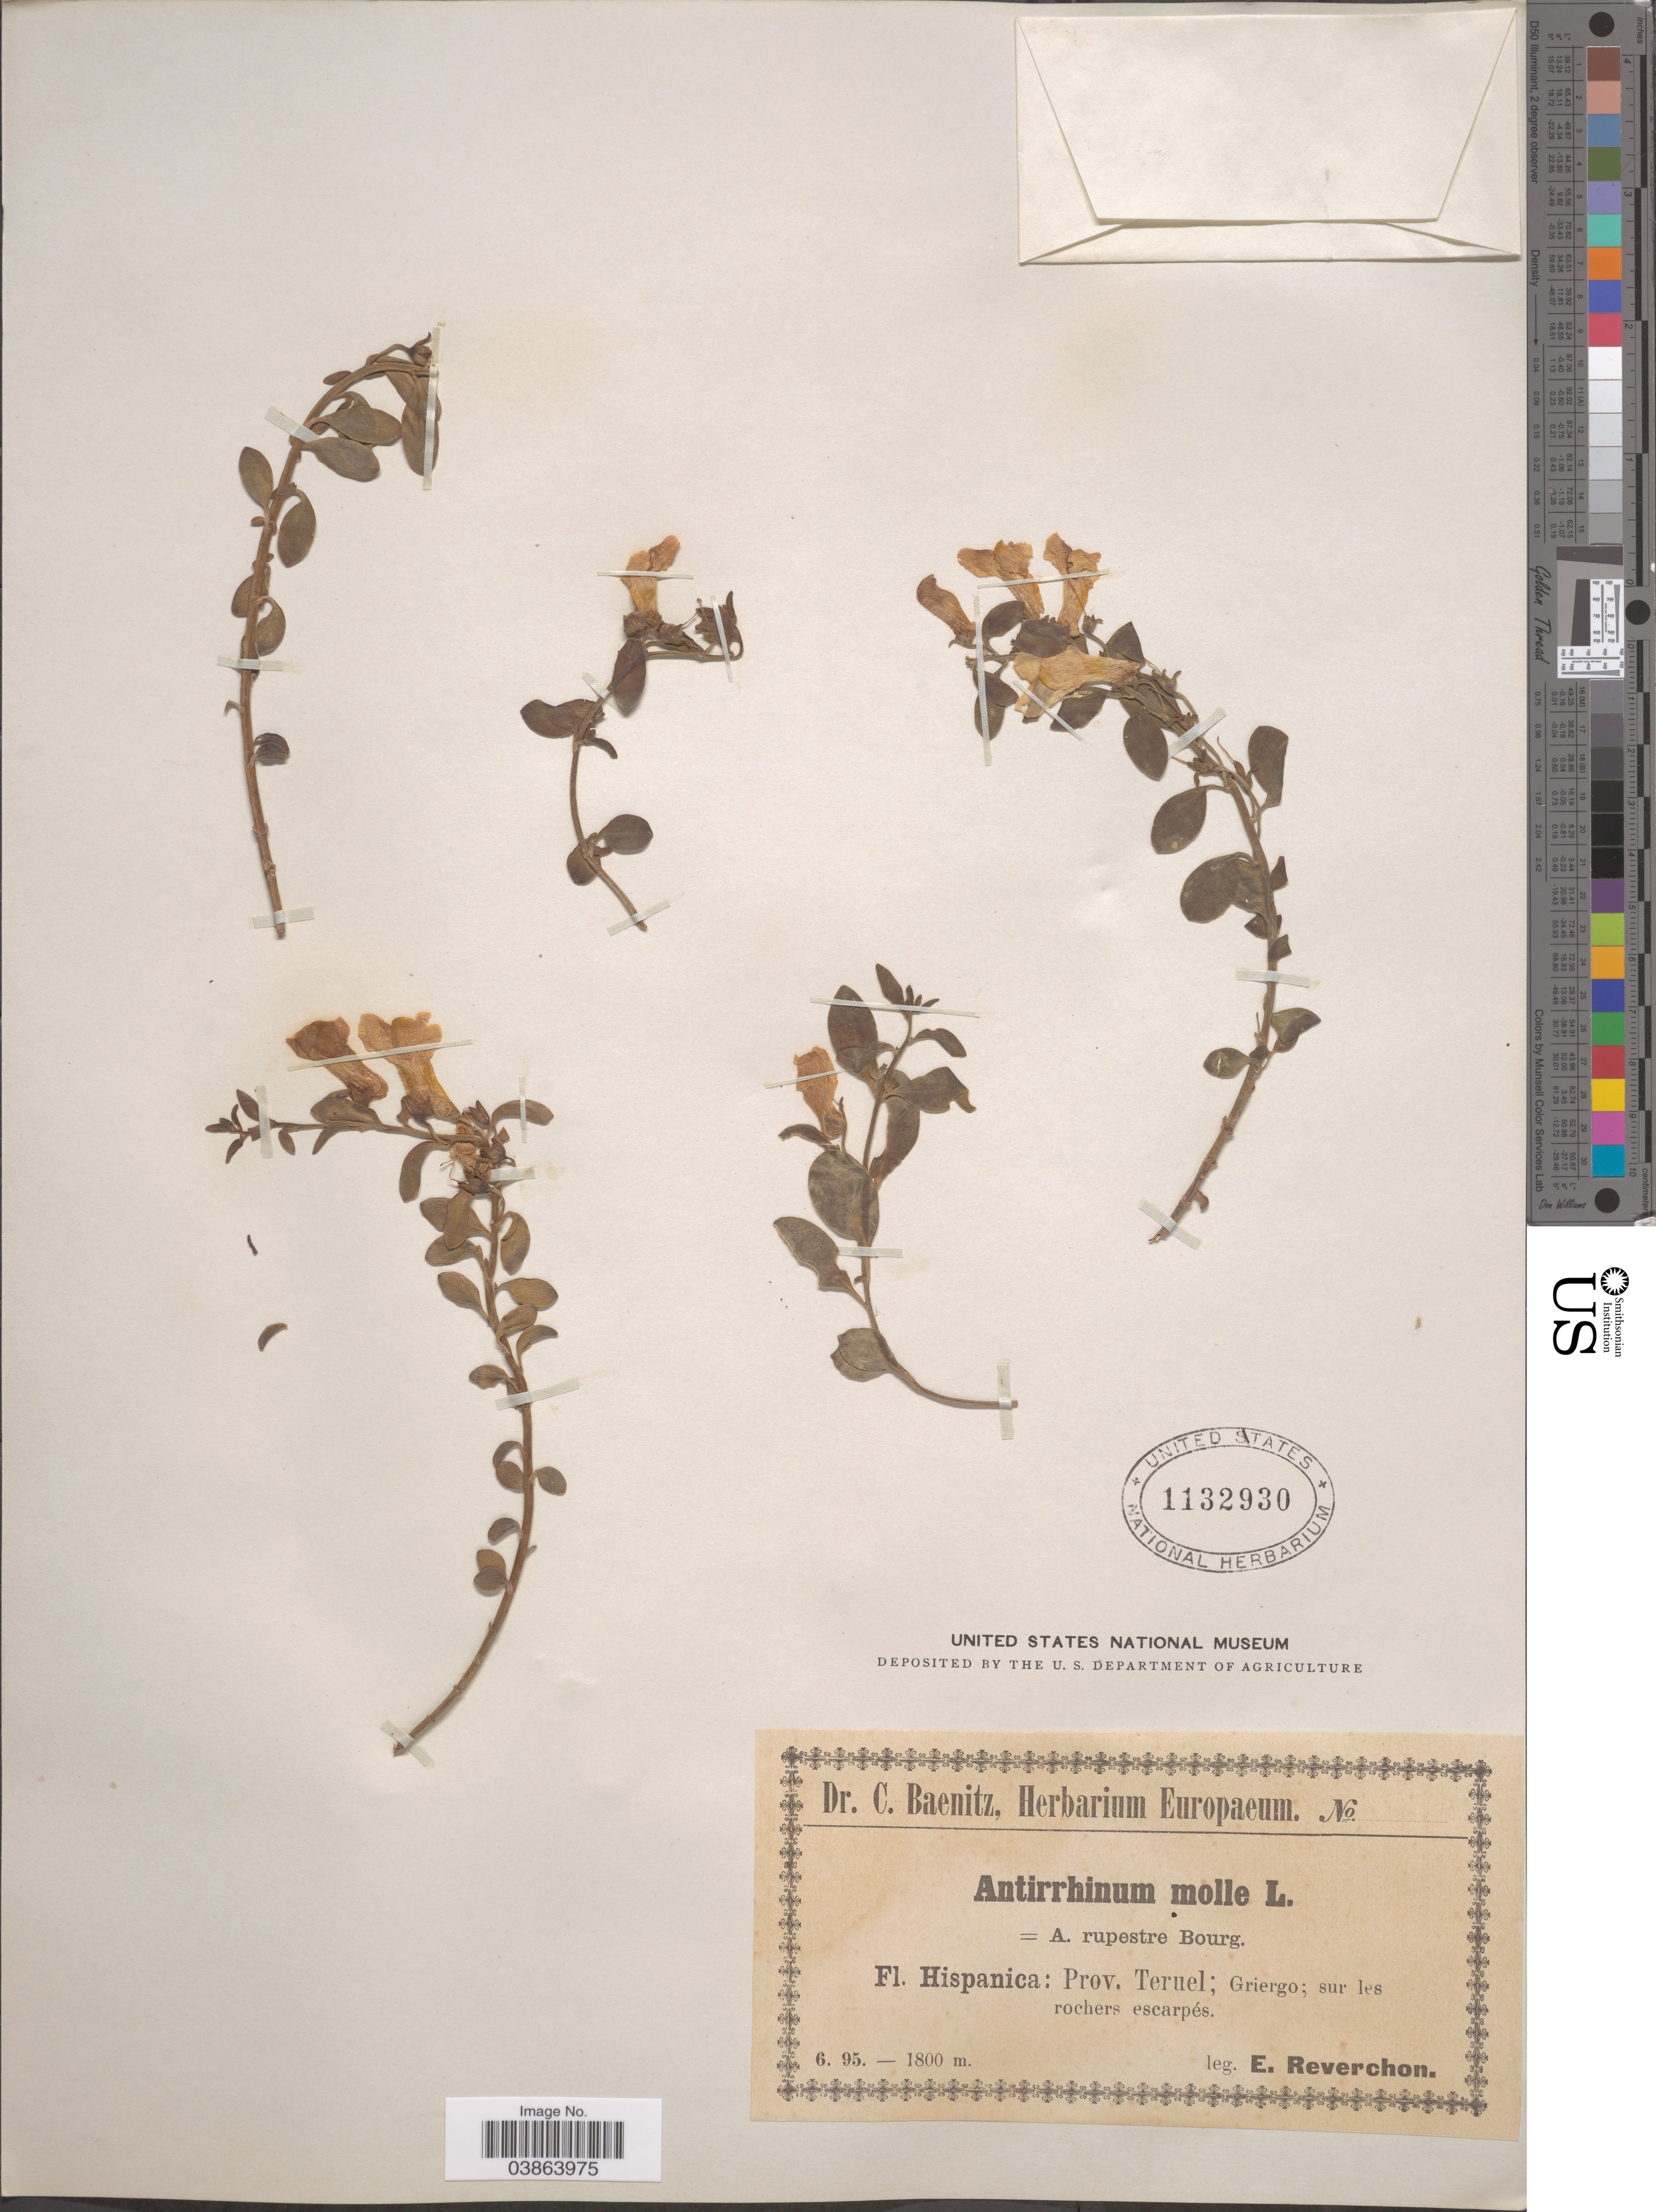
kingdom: Plantae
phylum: Tracheophyta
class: Magnoliopsida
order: Lamiales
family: Plantaginaceae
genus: Antirrhinum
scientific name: Antirrhinum molle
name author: L.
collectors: E. Reverchon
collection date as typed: Transcribed d/m/y: /6/95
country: Spain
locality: Hispanica: Prov. Teruel; Griergo.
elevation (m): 1800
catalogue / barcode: US 1132930